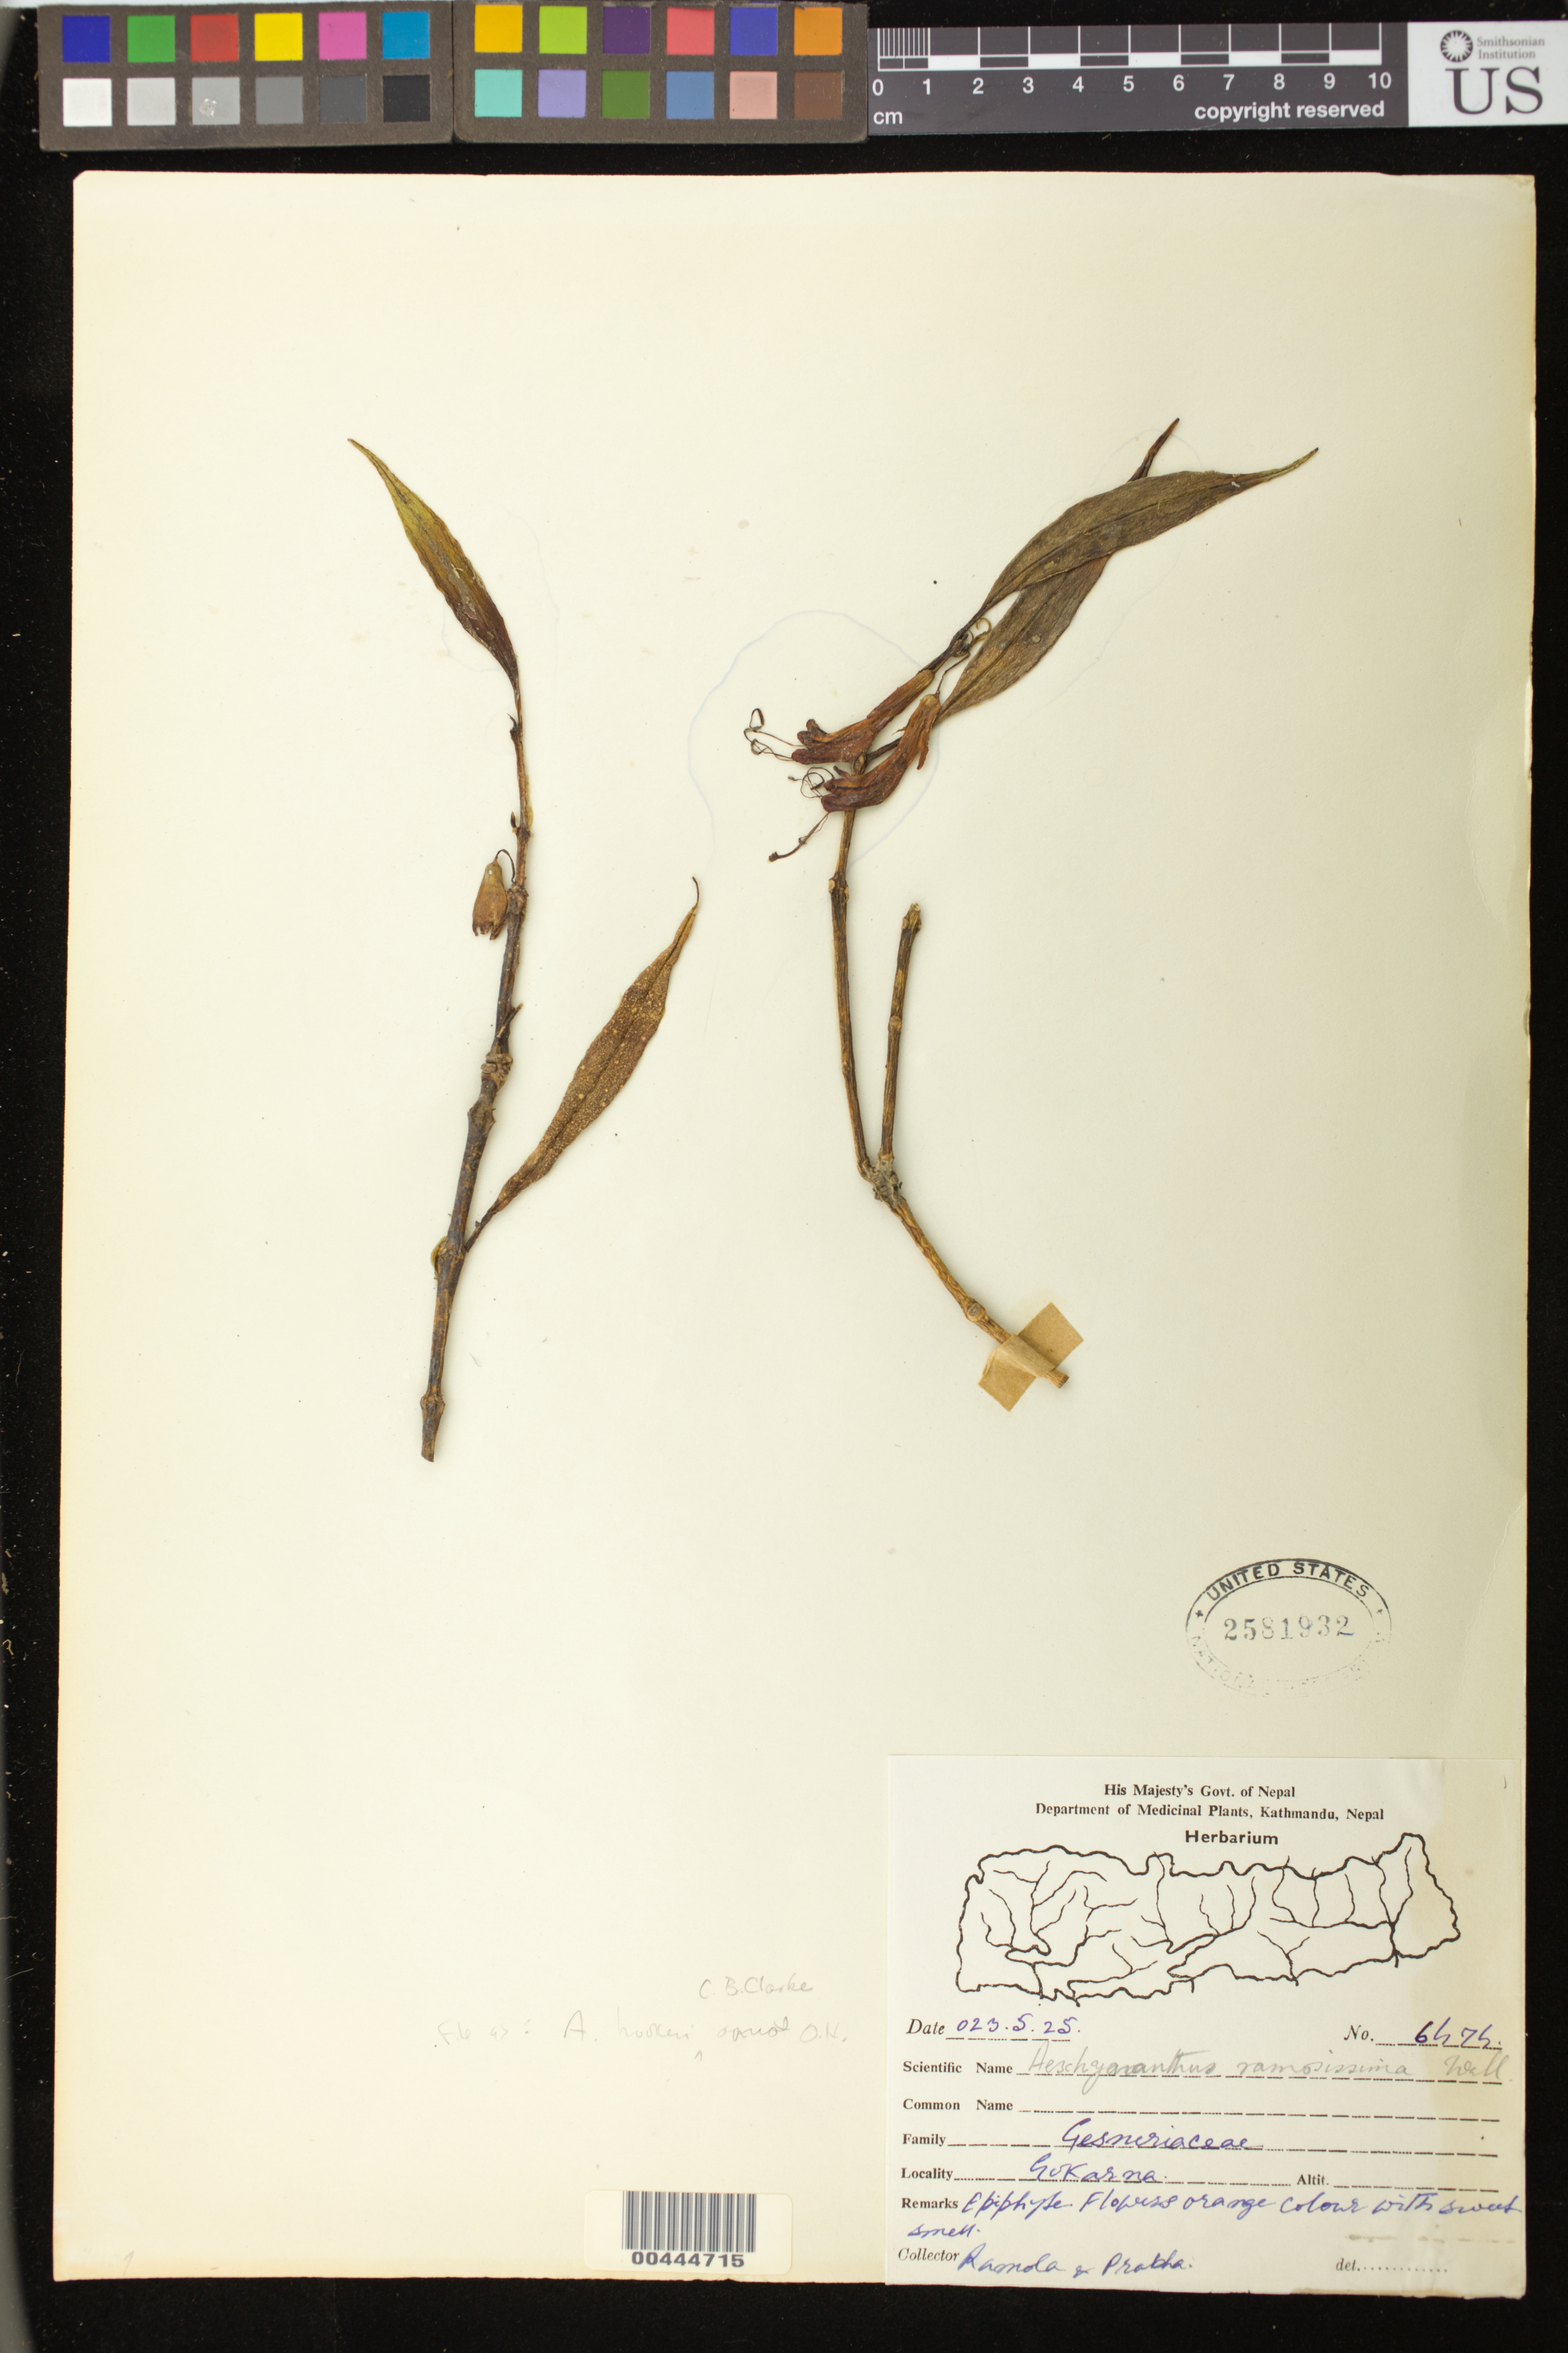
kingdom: Plantae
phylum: Tracheophyta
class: Magnoliopsida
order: Lamiales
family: Gesneriaceae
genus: Aeschynanthus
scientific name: Aeschynanthus hookeri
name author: C.B. Clarke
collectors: R. Thapa & P. Pradhan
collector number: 6474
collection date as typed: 23 May 1925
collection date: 1925-05-23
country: Nepal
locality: Gokarna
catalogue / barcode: US 2581932